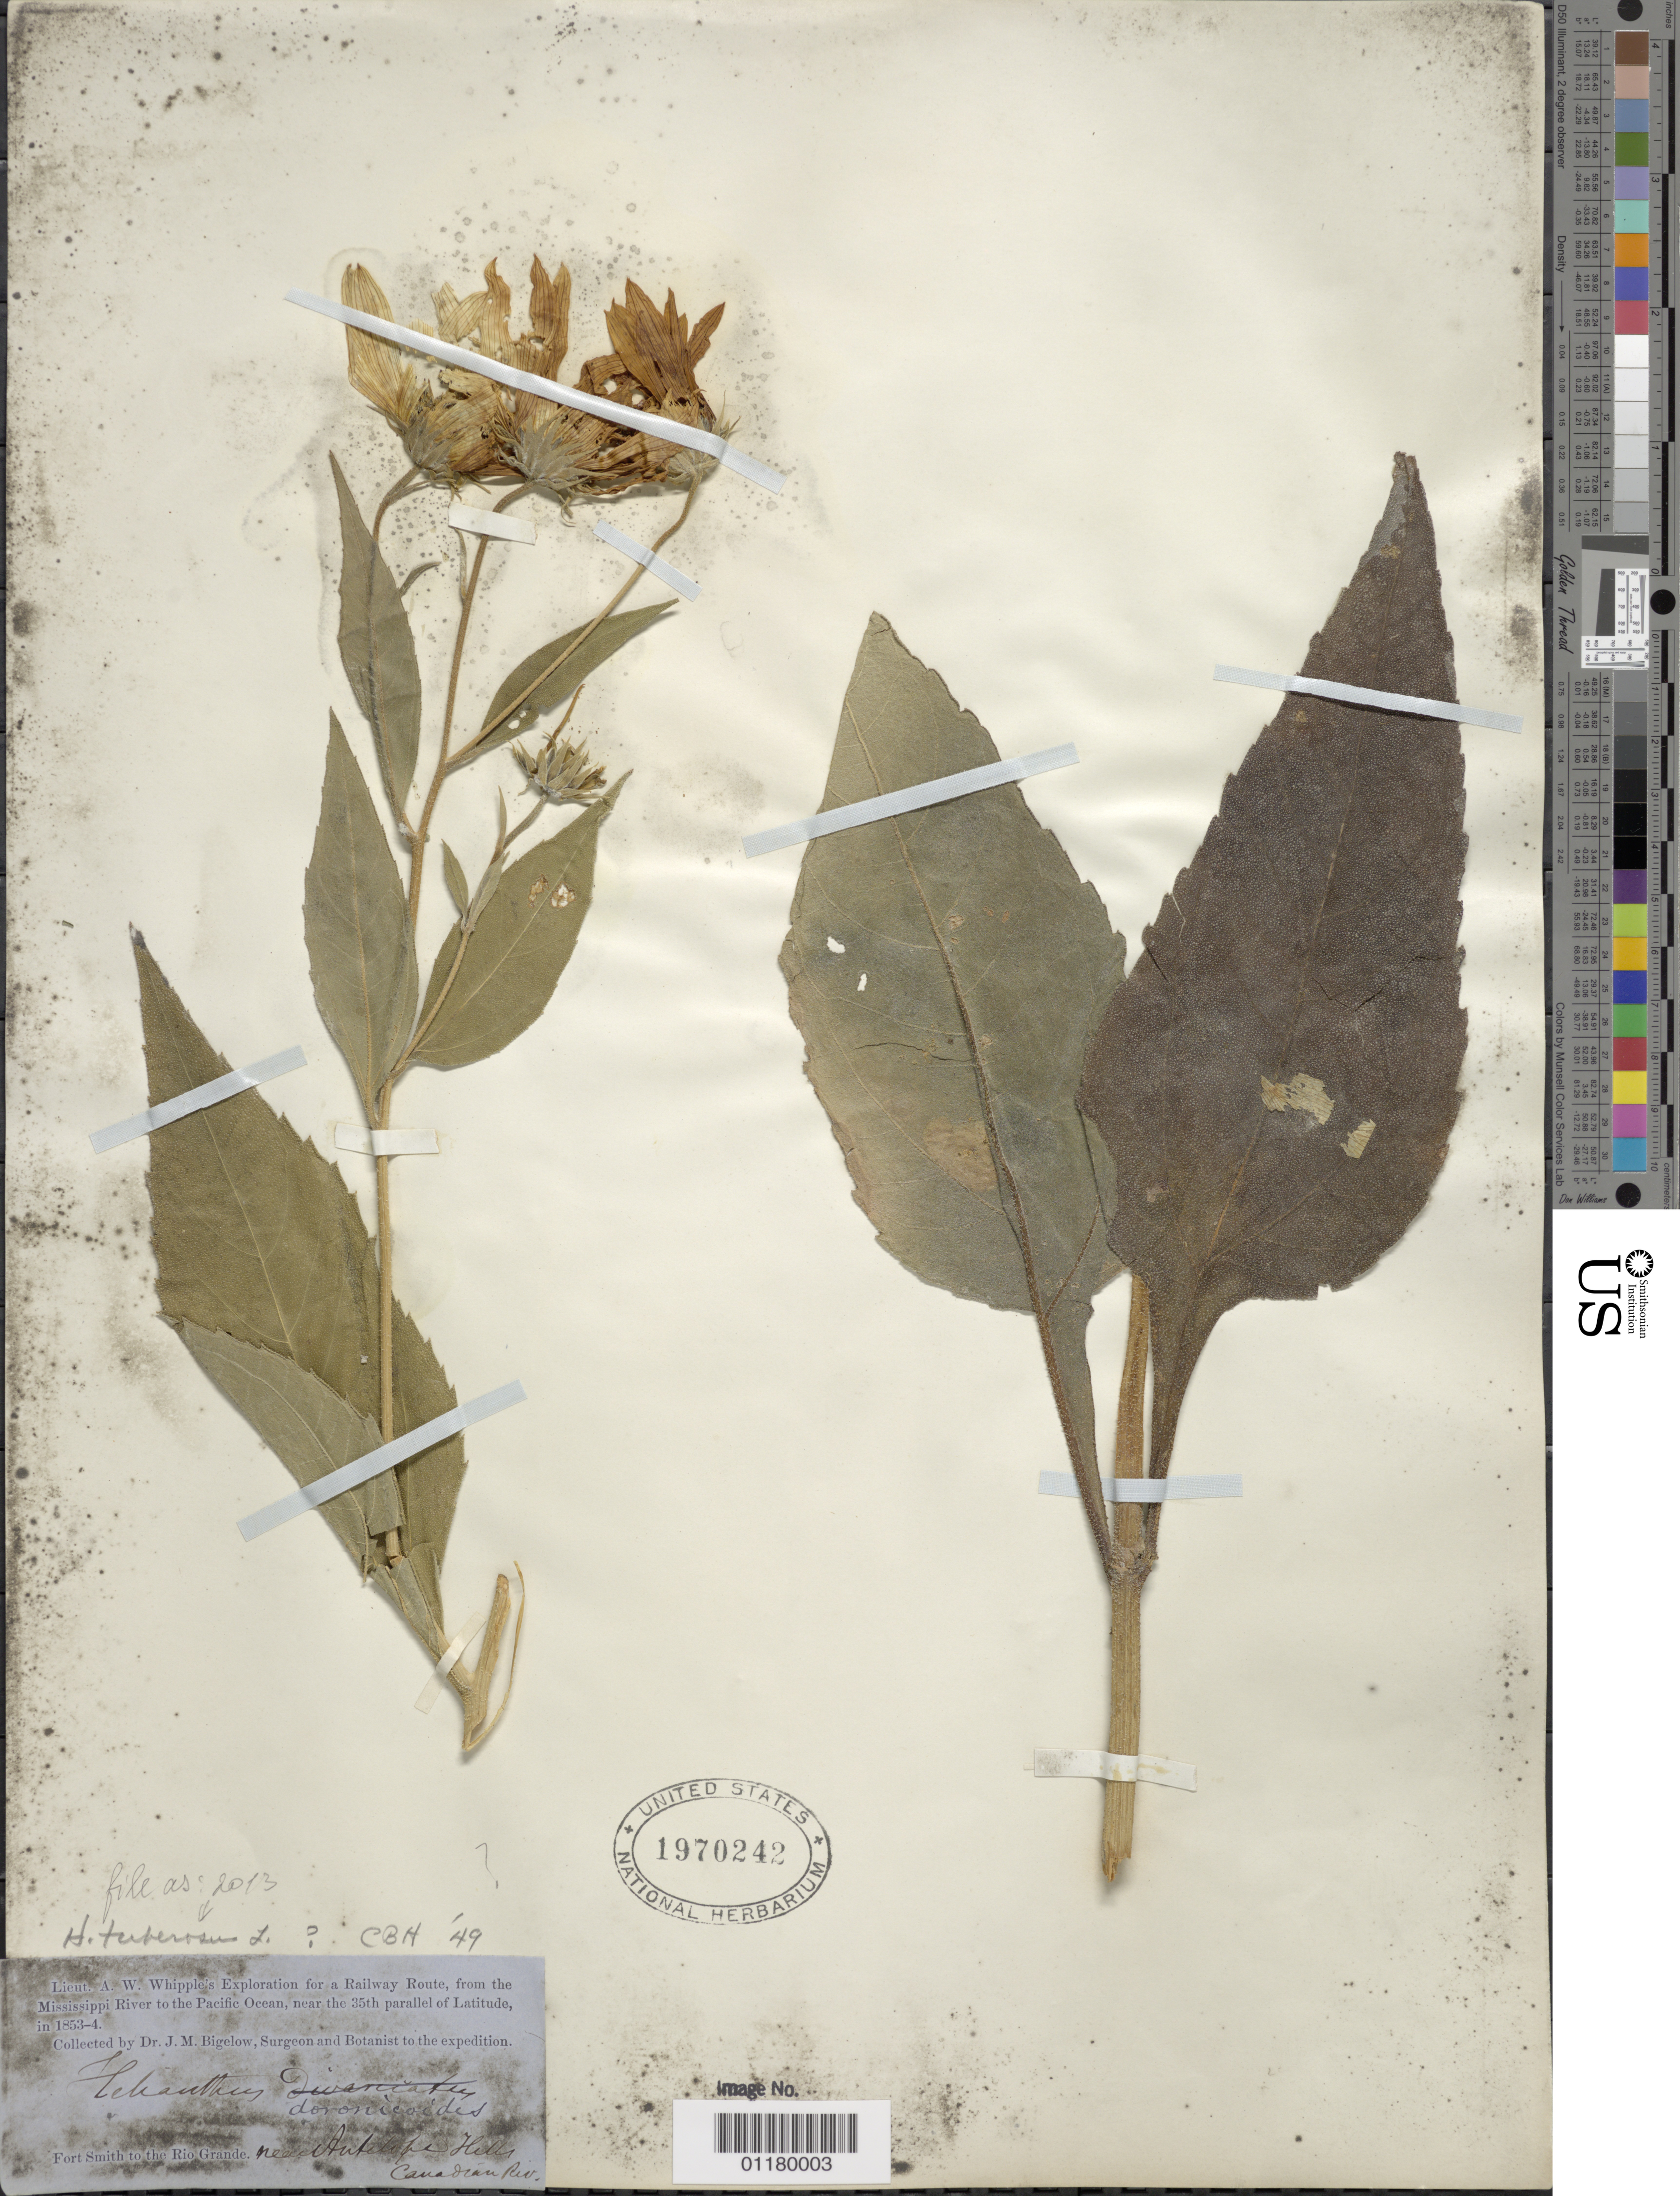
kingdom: Plantae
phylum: Tracheophyta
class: Magnoliopsida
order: Asterales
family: Asteraceae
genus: Helianthus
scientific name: Helianthus tuberosus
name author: L.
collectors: J. M. Bigelow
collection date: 1853/1854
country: United States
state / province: Oklahoma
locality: near Antilope Hills of the Canadian River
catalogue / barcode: US 1970242